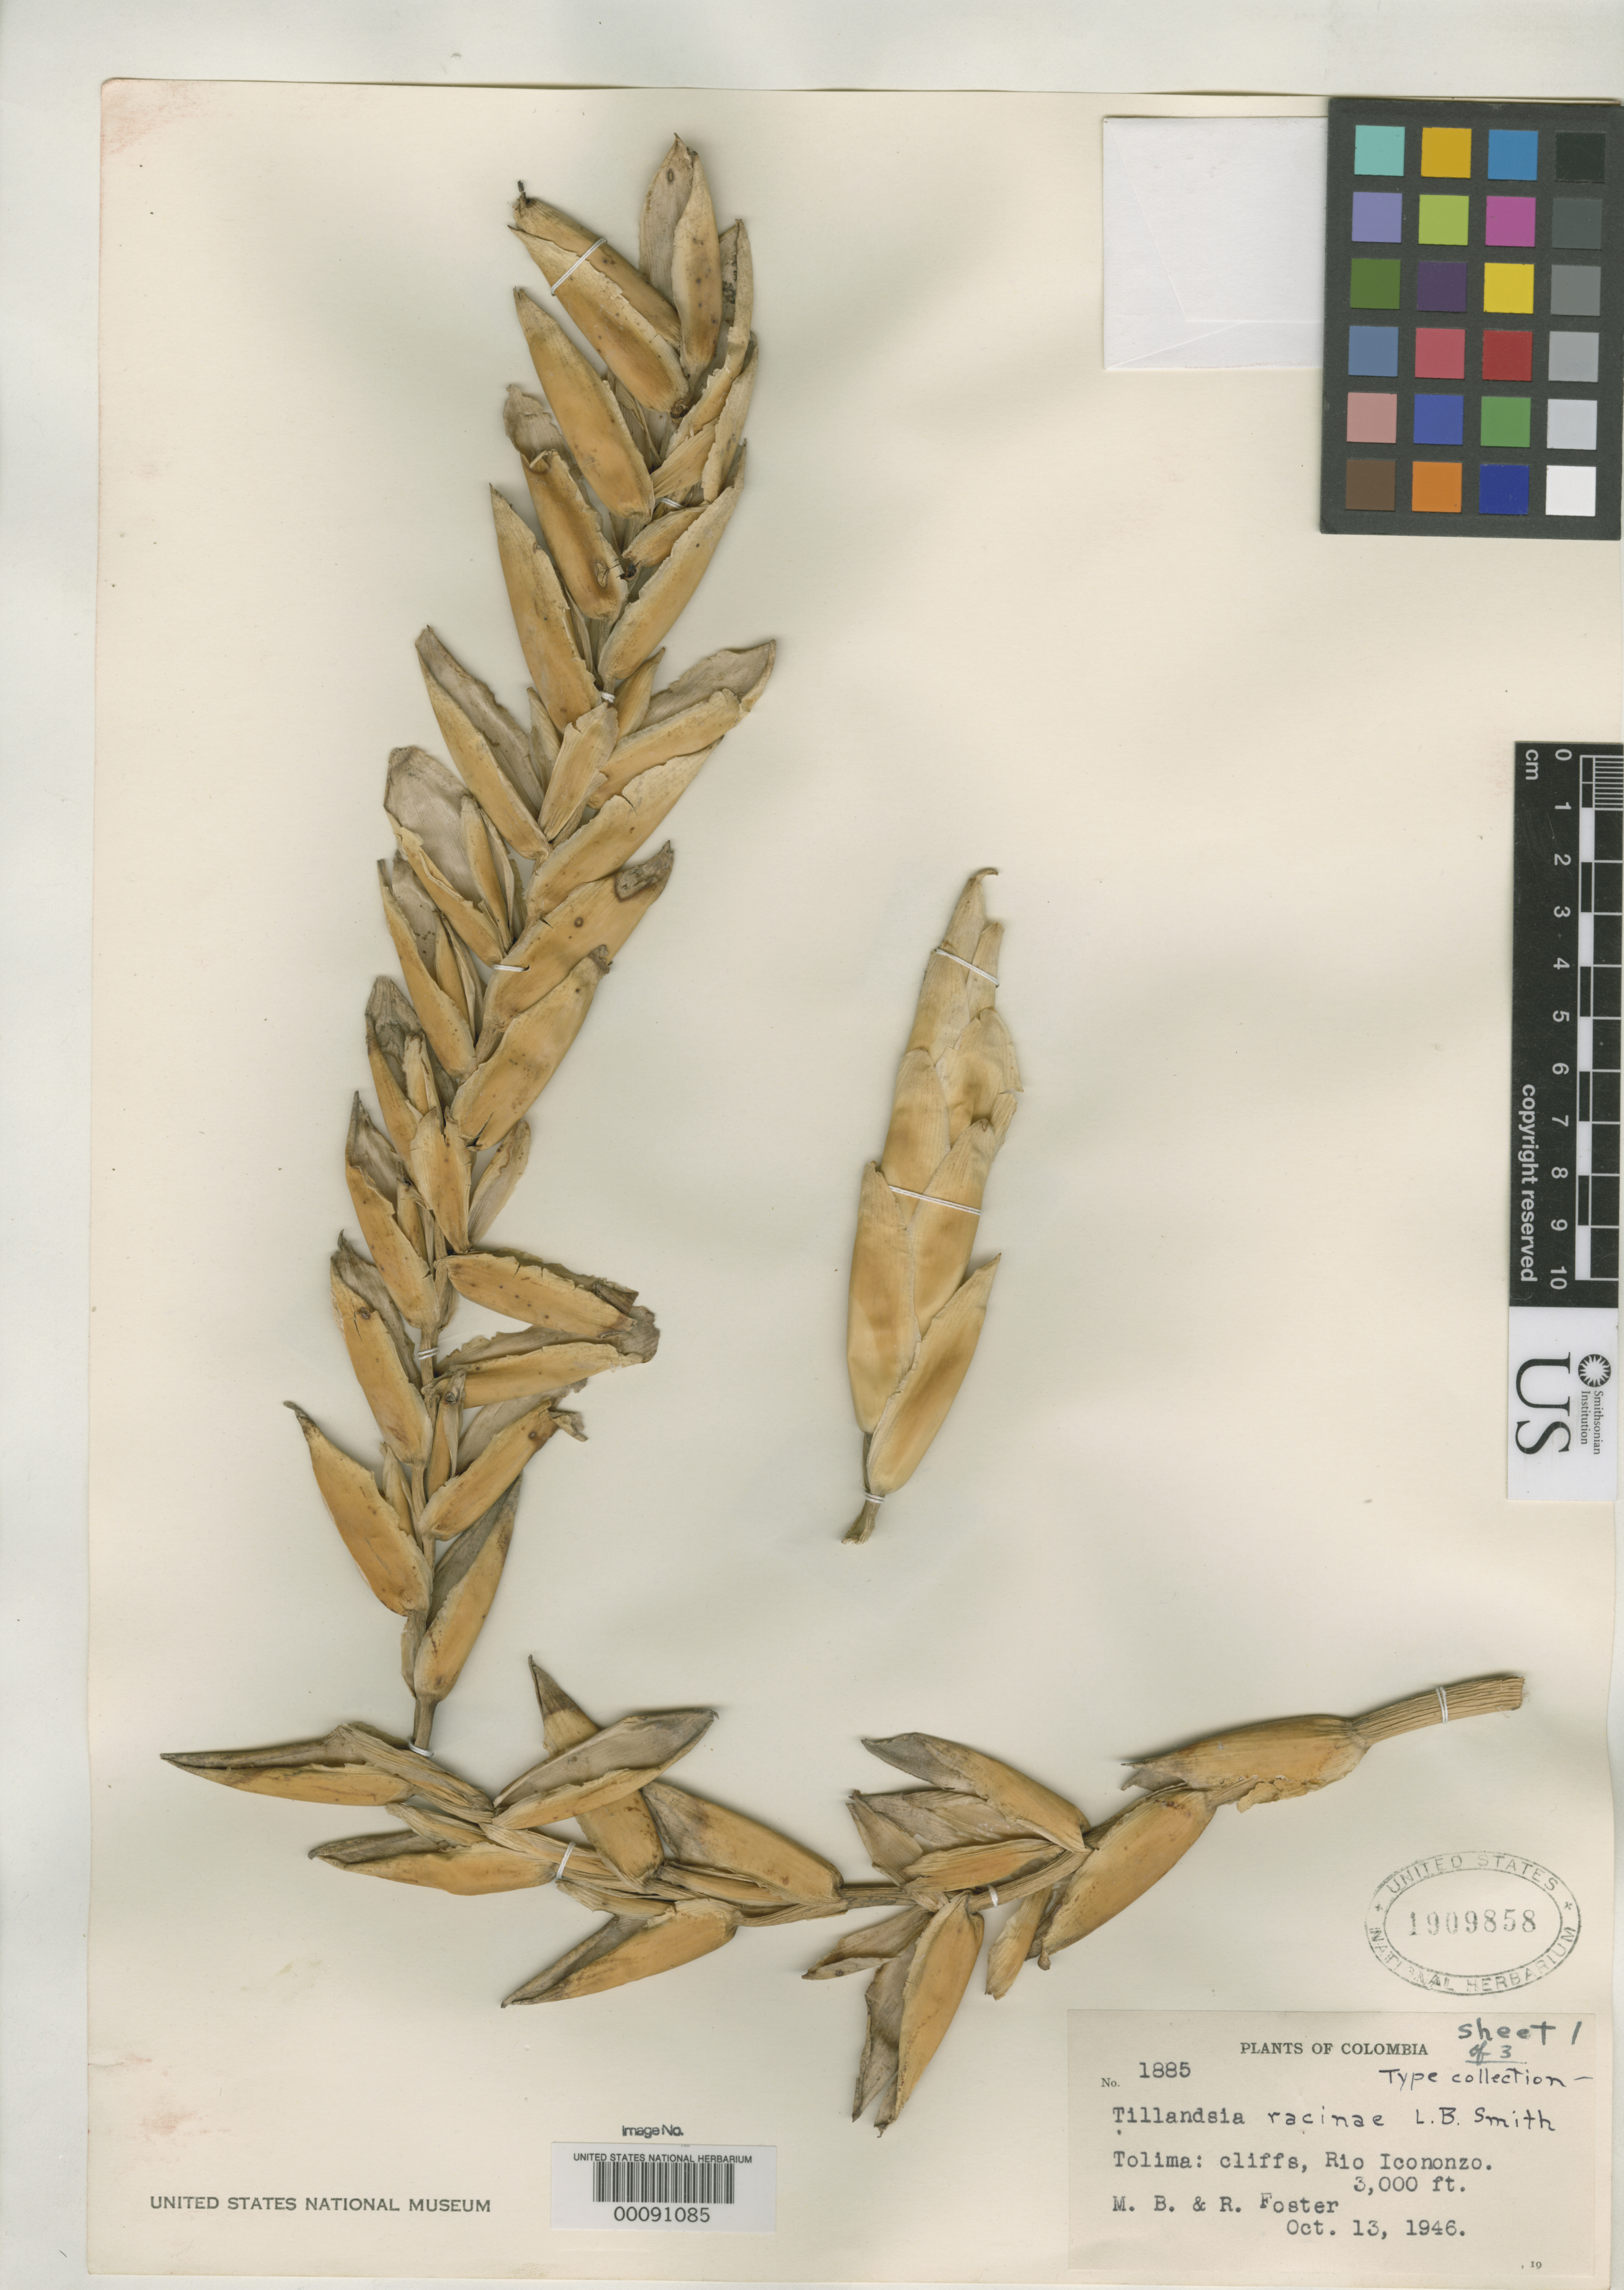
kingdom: Plantae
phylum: Tracheophyta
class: Liliopsida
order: Poales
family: Bromeliaceae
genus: Tillandsia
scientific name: Tillandsia racinae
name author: L.B. Sm.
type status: Isotype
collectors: M. B. Foster & R. C. Foster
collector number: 1885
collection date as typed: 13 Oct 1946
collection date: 1946-10-13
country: Colombia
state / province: Tolima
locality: Rio Icononzo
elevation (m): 914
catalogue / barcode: US 1909858